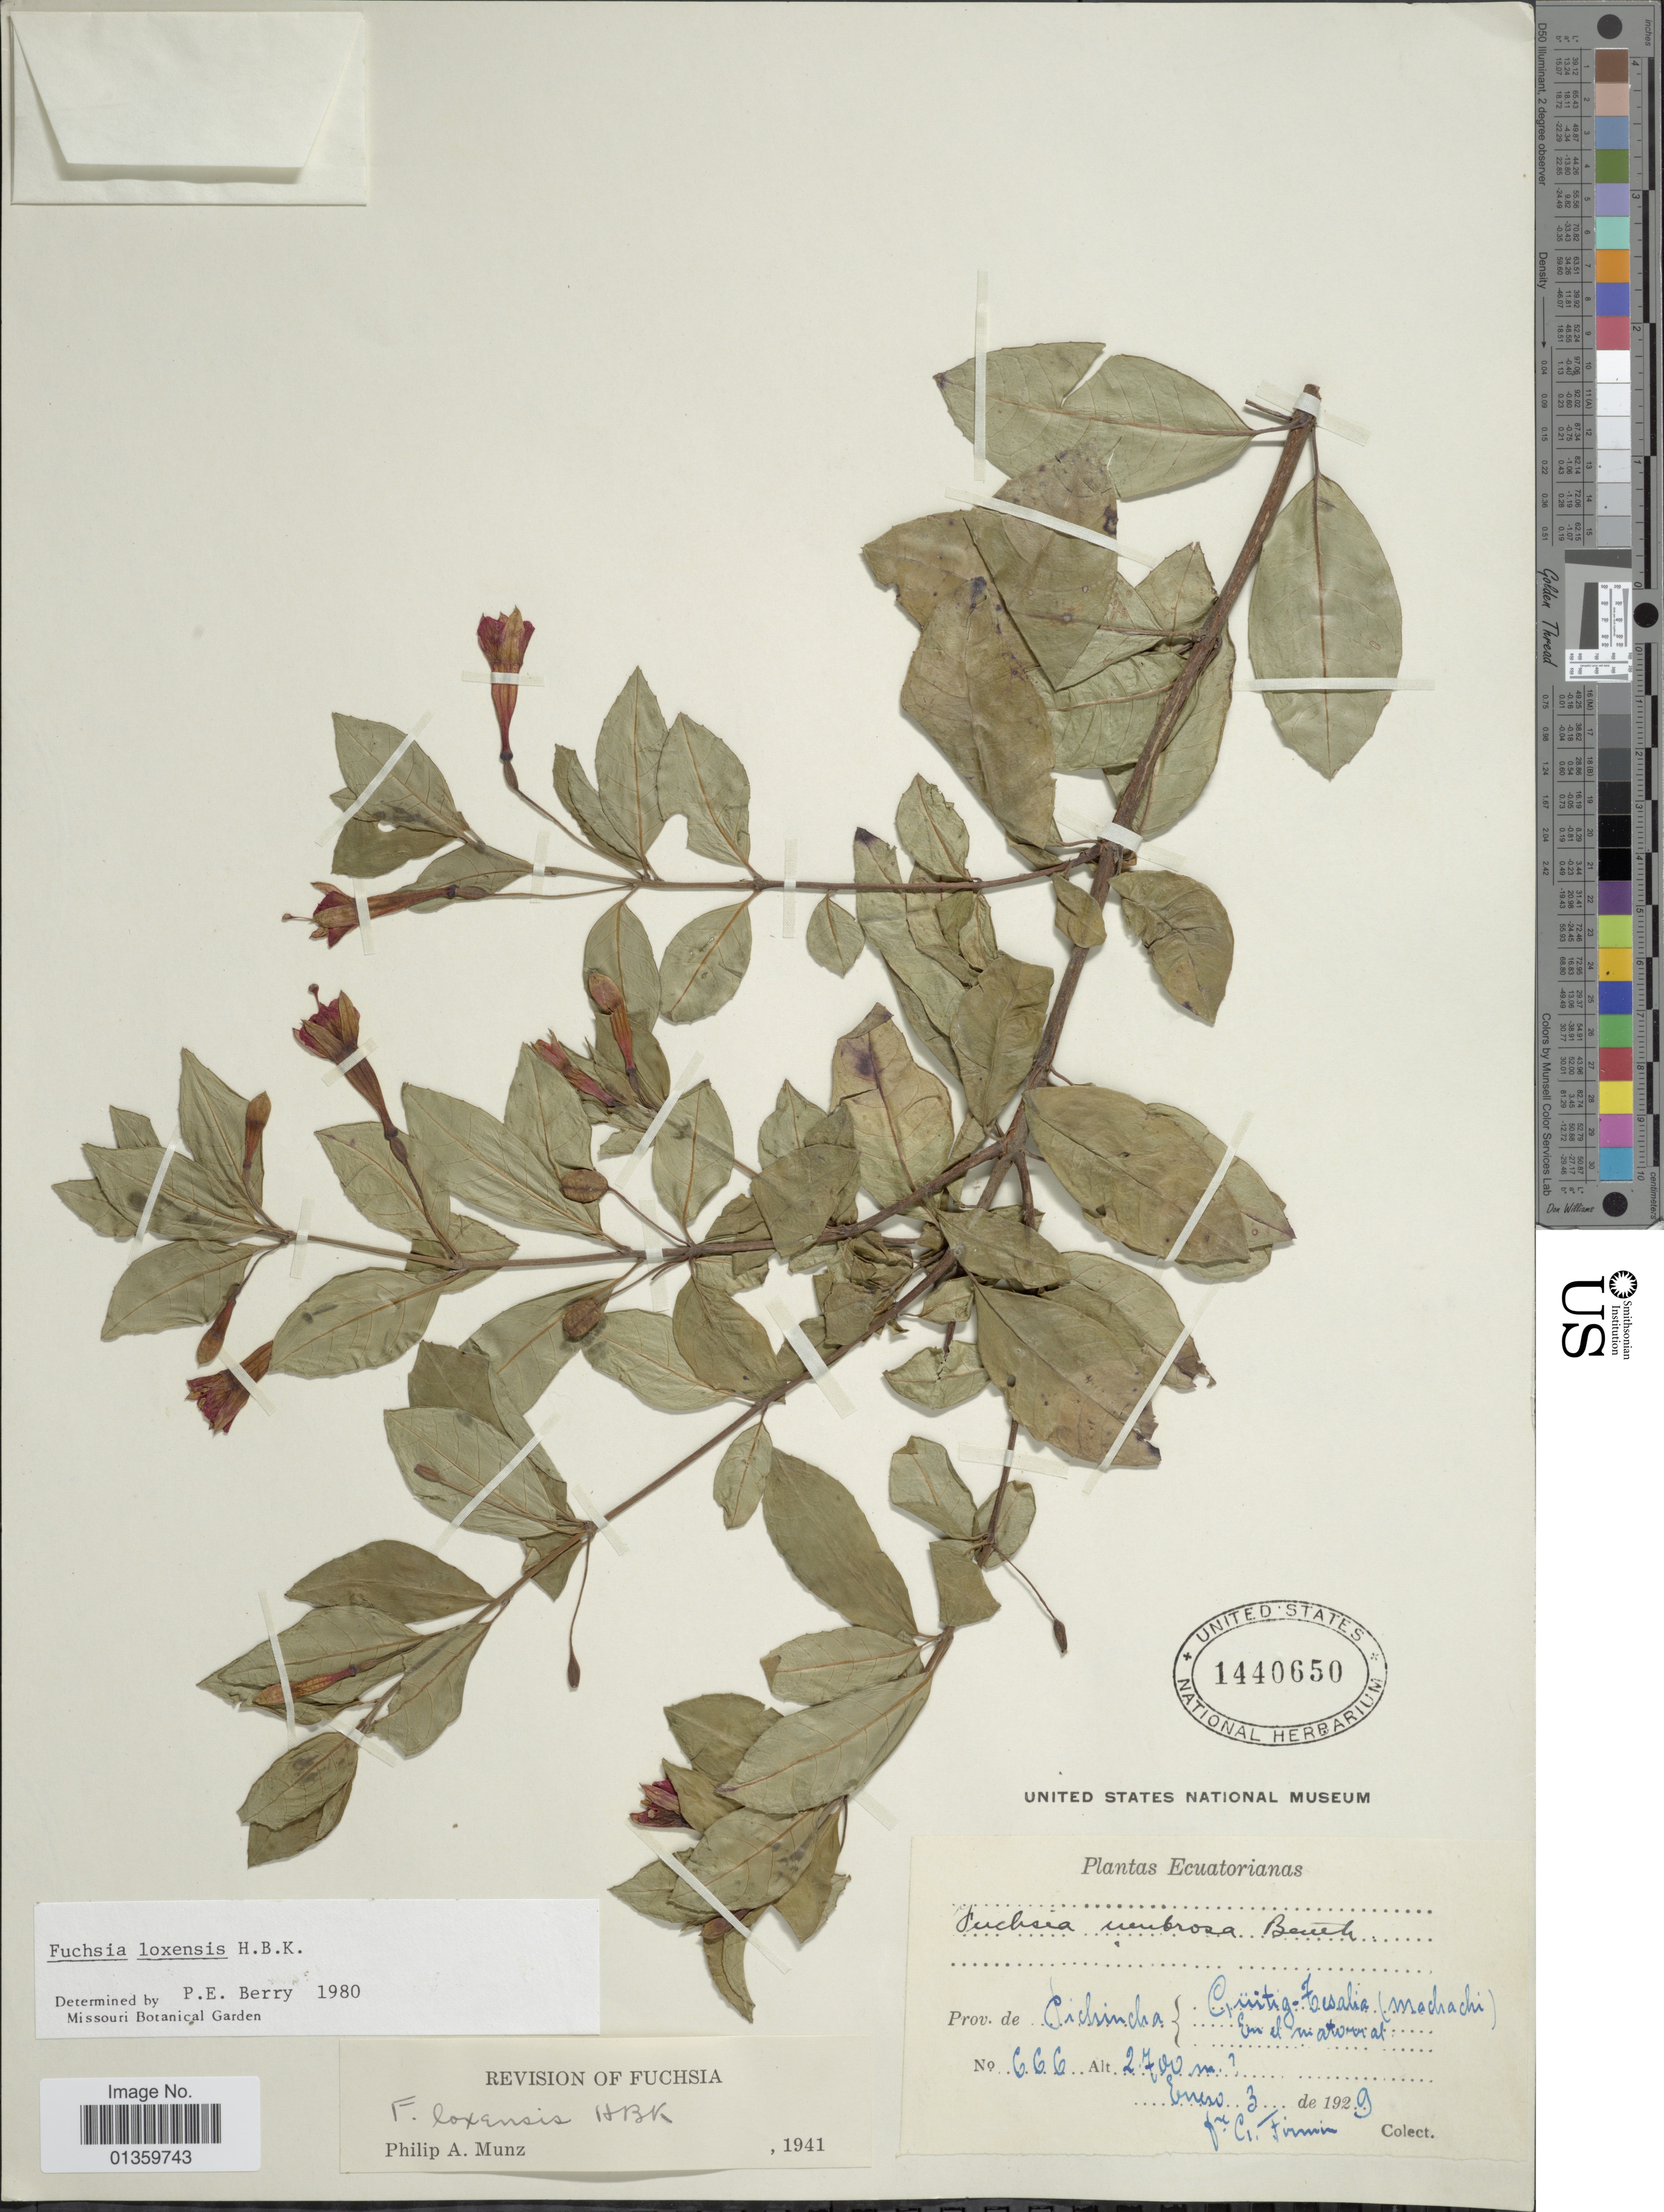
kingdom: Plantae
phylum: Tracheophyta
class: Magnoliopsida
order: Myrtales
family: Onagraceae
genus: Fuchsia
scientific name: Fuchsia loxensis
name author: Kunth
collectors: G. Firmin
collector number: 666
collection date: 1929-01-03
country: Ecuador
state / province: Pichincha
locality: Cüitig-Tesalia (Machachi), En el matorral [interpreted]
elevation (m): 2700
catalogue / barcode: US 1440650